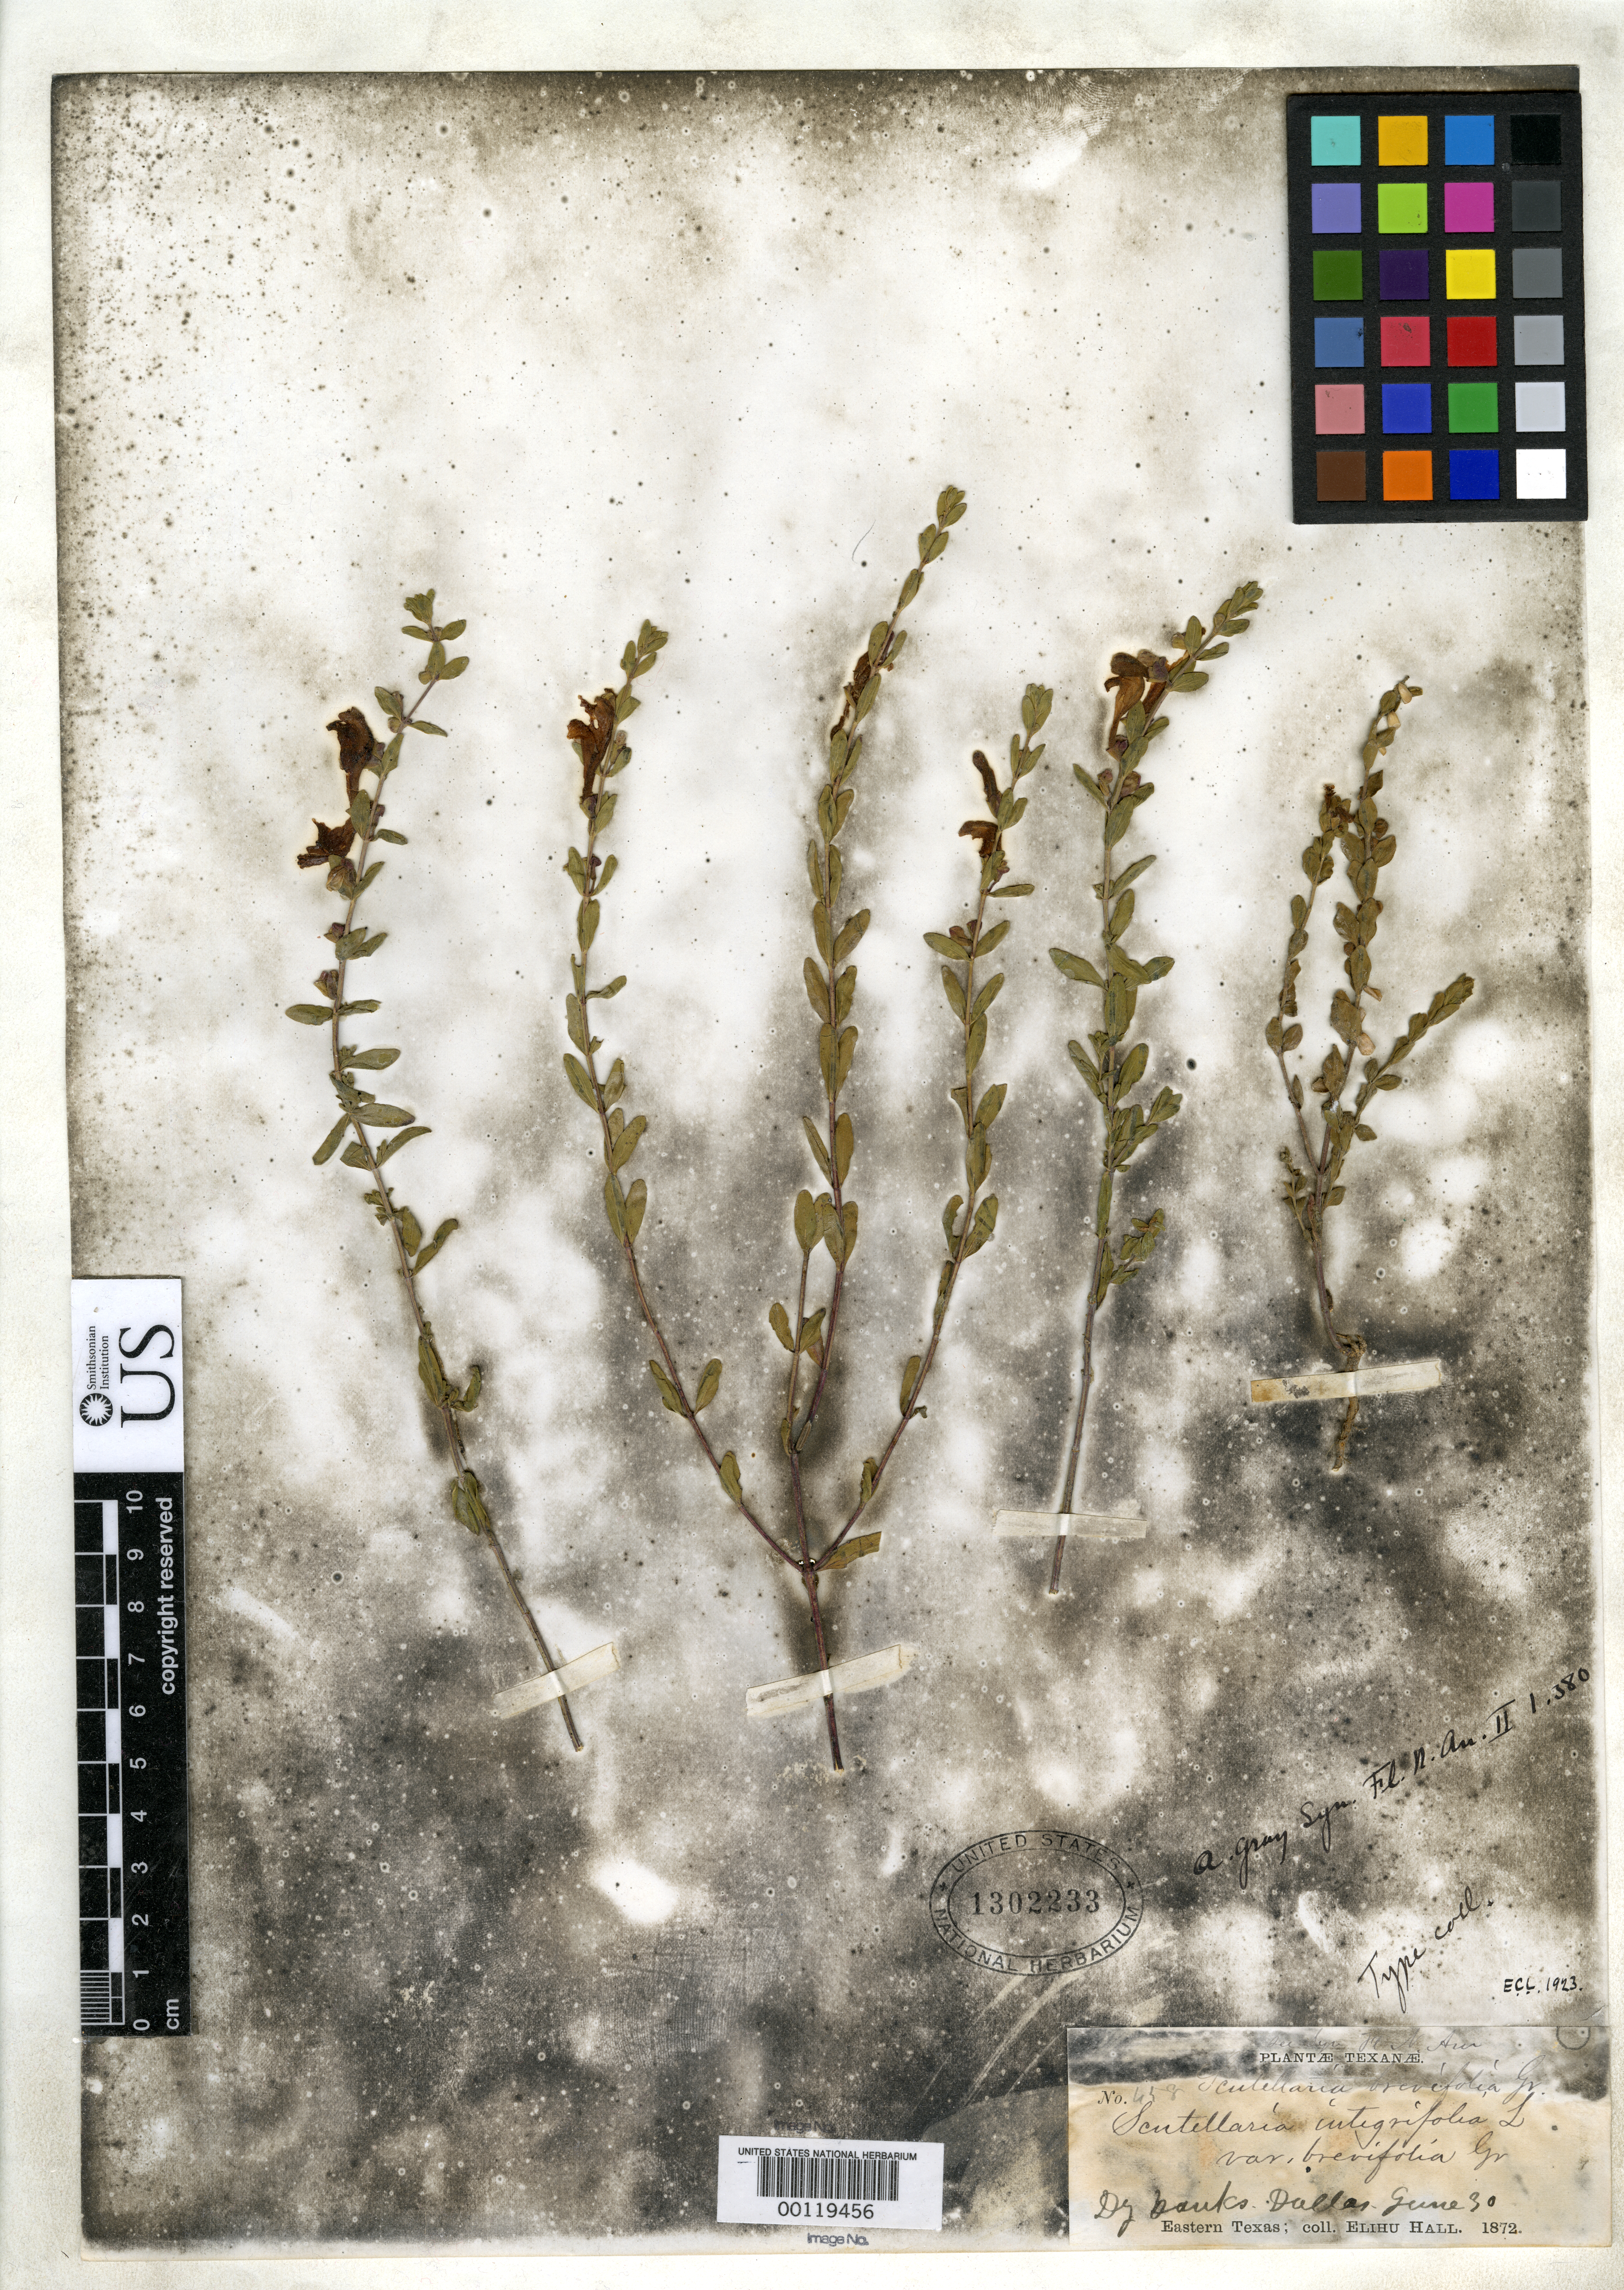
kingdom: Plantae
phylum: Tracheophyta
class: Magnoliopsida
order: Lamiales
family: Lamiaceae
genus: Scutellaria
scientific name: Scutellaria integrifolia var. brevifolia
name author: A. Gray in E. Hall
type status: Type Collection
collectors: E. Hall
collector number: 458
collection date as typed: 30 Jun 1872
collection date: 1872-06-30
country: United States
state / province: Texas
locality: Dallas.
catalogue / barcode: US 1302233